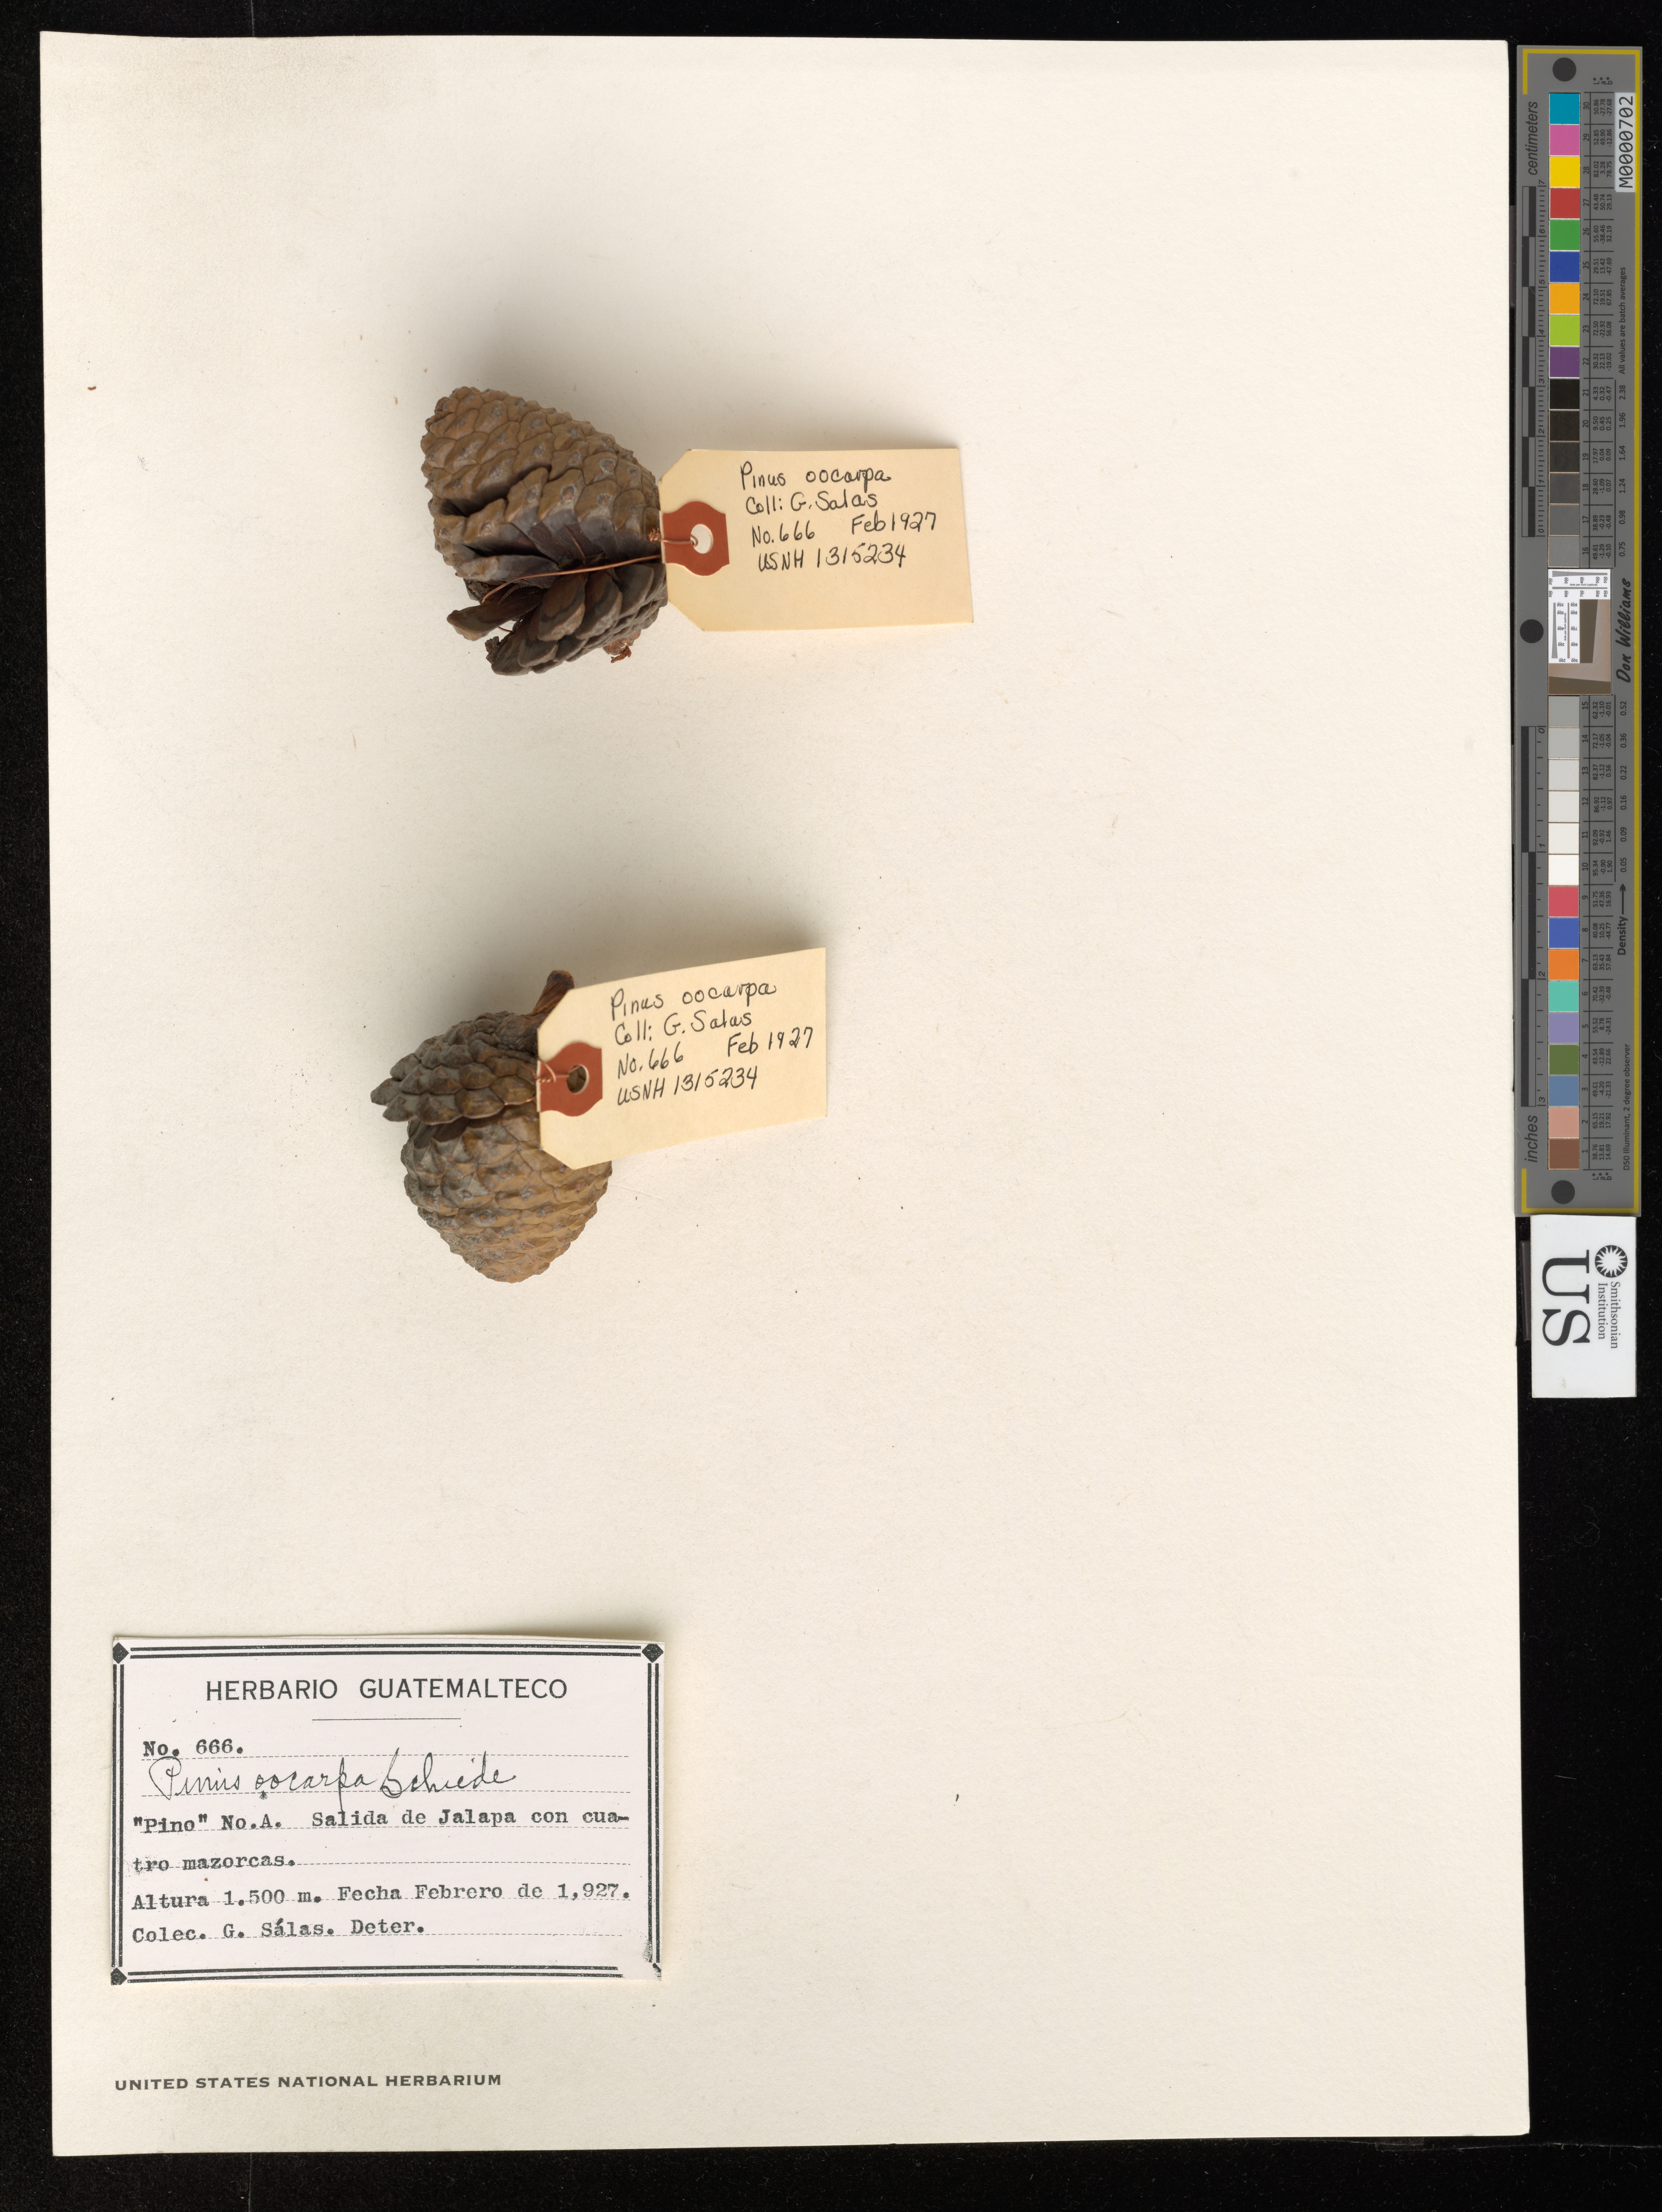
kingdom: Plantae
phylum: Tracheophyta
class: Pinopsida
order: Pinales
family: Pinaceae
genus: Pinus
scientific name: Pinus oocarpa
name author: Schiede ex Schltdl.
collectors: G. Salas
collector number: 666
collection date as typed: Feb 1927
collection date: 1927-02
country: Guatemala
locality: Salida de Jalapa con cuatro mazorcas.